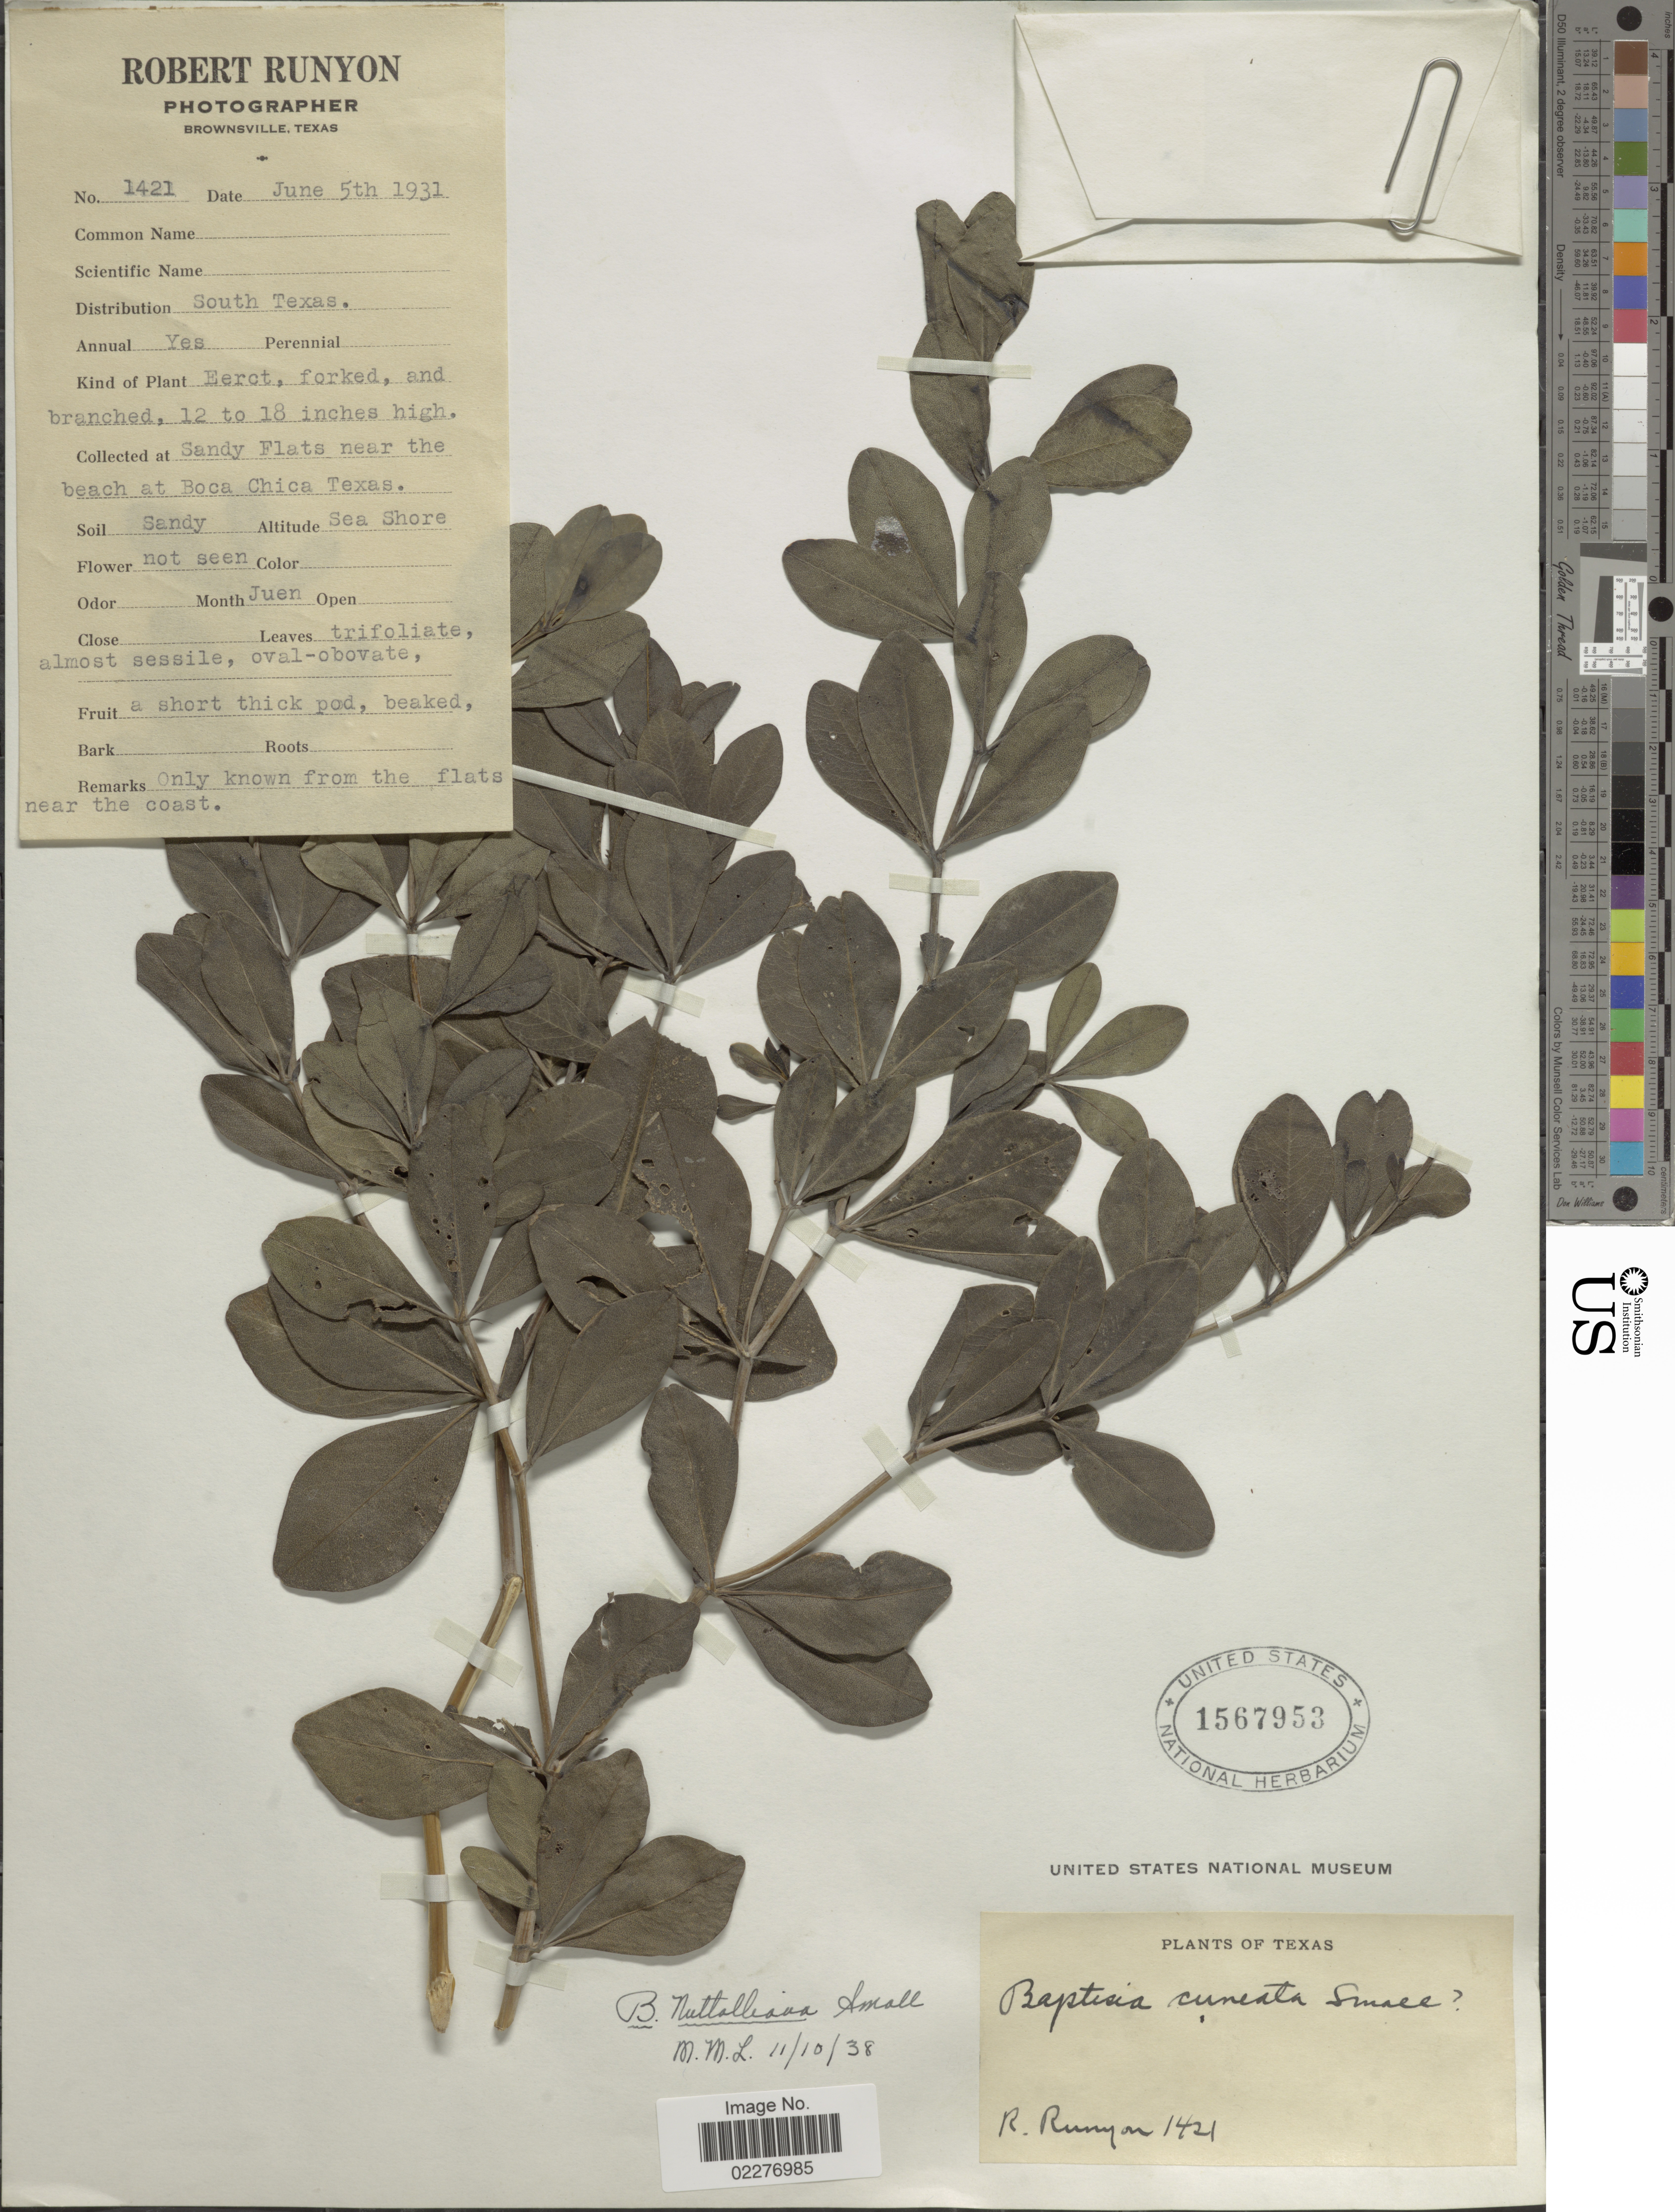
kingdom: Plantae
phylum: Tracheophyta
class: Magnoliopsida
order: Fabales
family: Fabaceae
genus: Baptisia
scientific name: Baptisia nuttalliana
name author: Small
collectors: R. Runyon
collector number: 1421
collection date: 1931-06-05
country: United States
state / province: Texas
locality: South Texas, Sandy Flats near the beach at Boca Choca Texas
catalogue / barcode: US 1567953